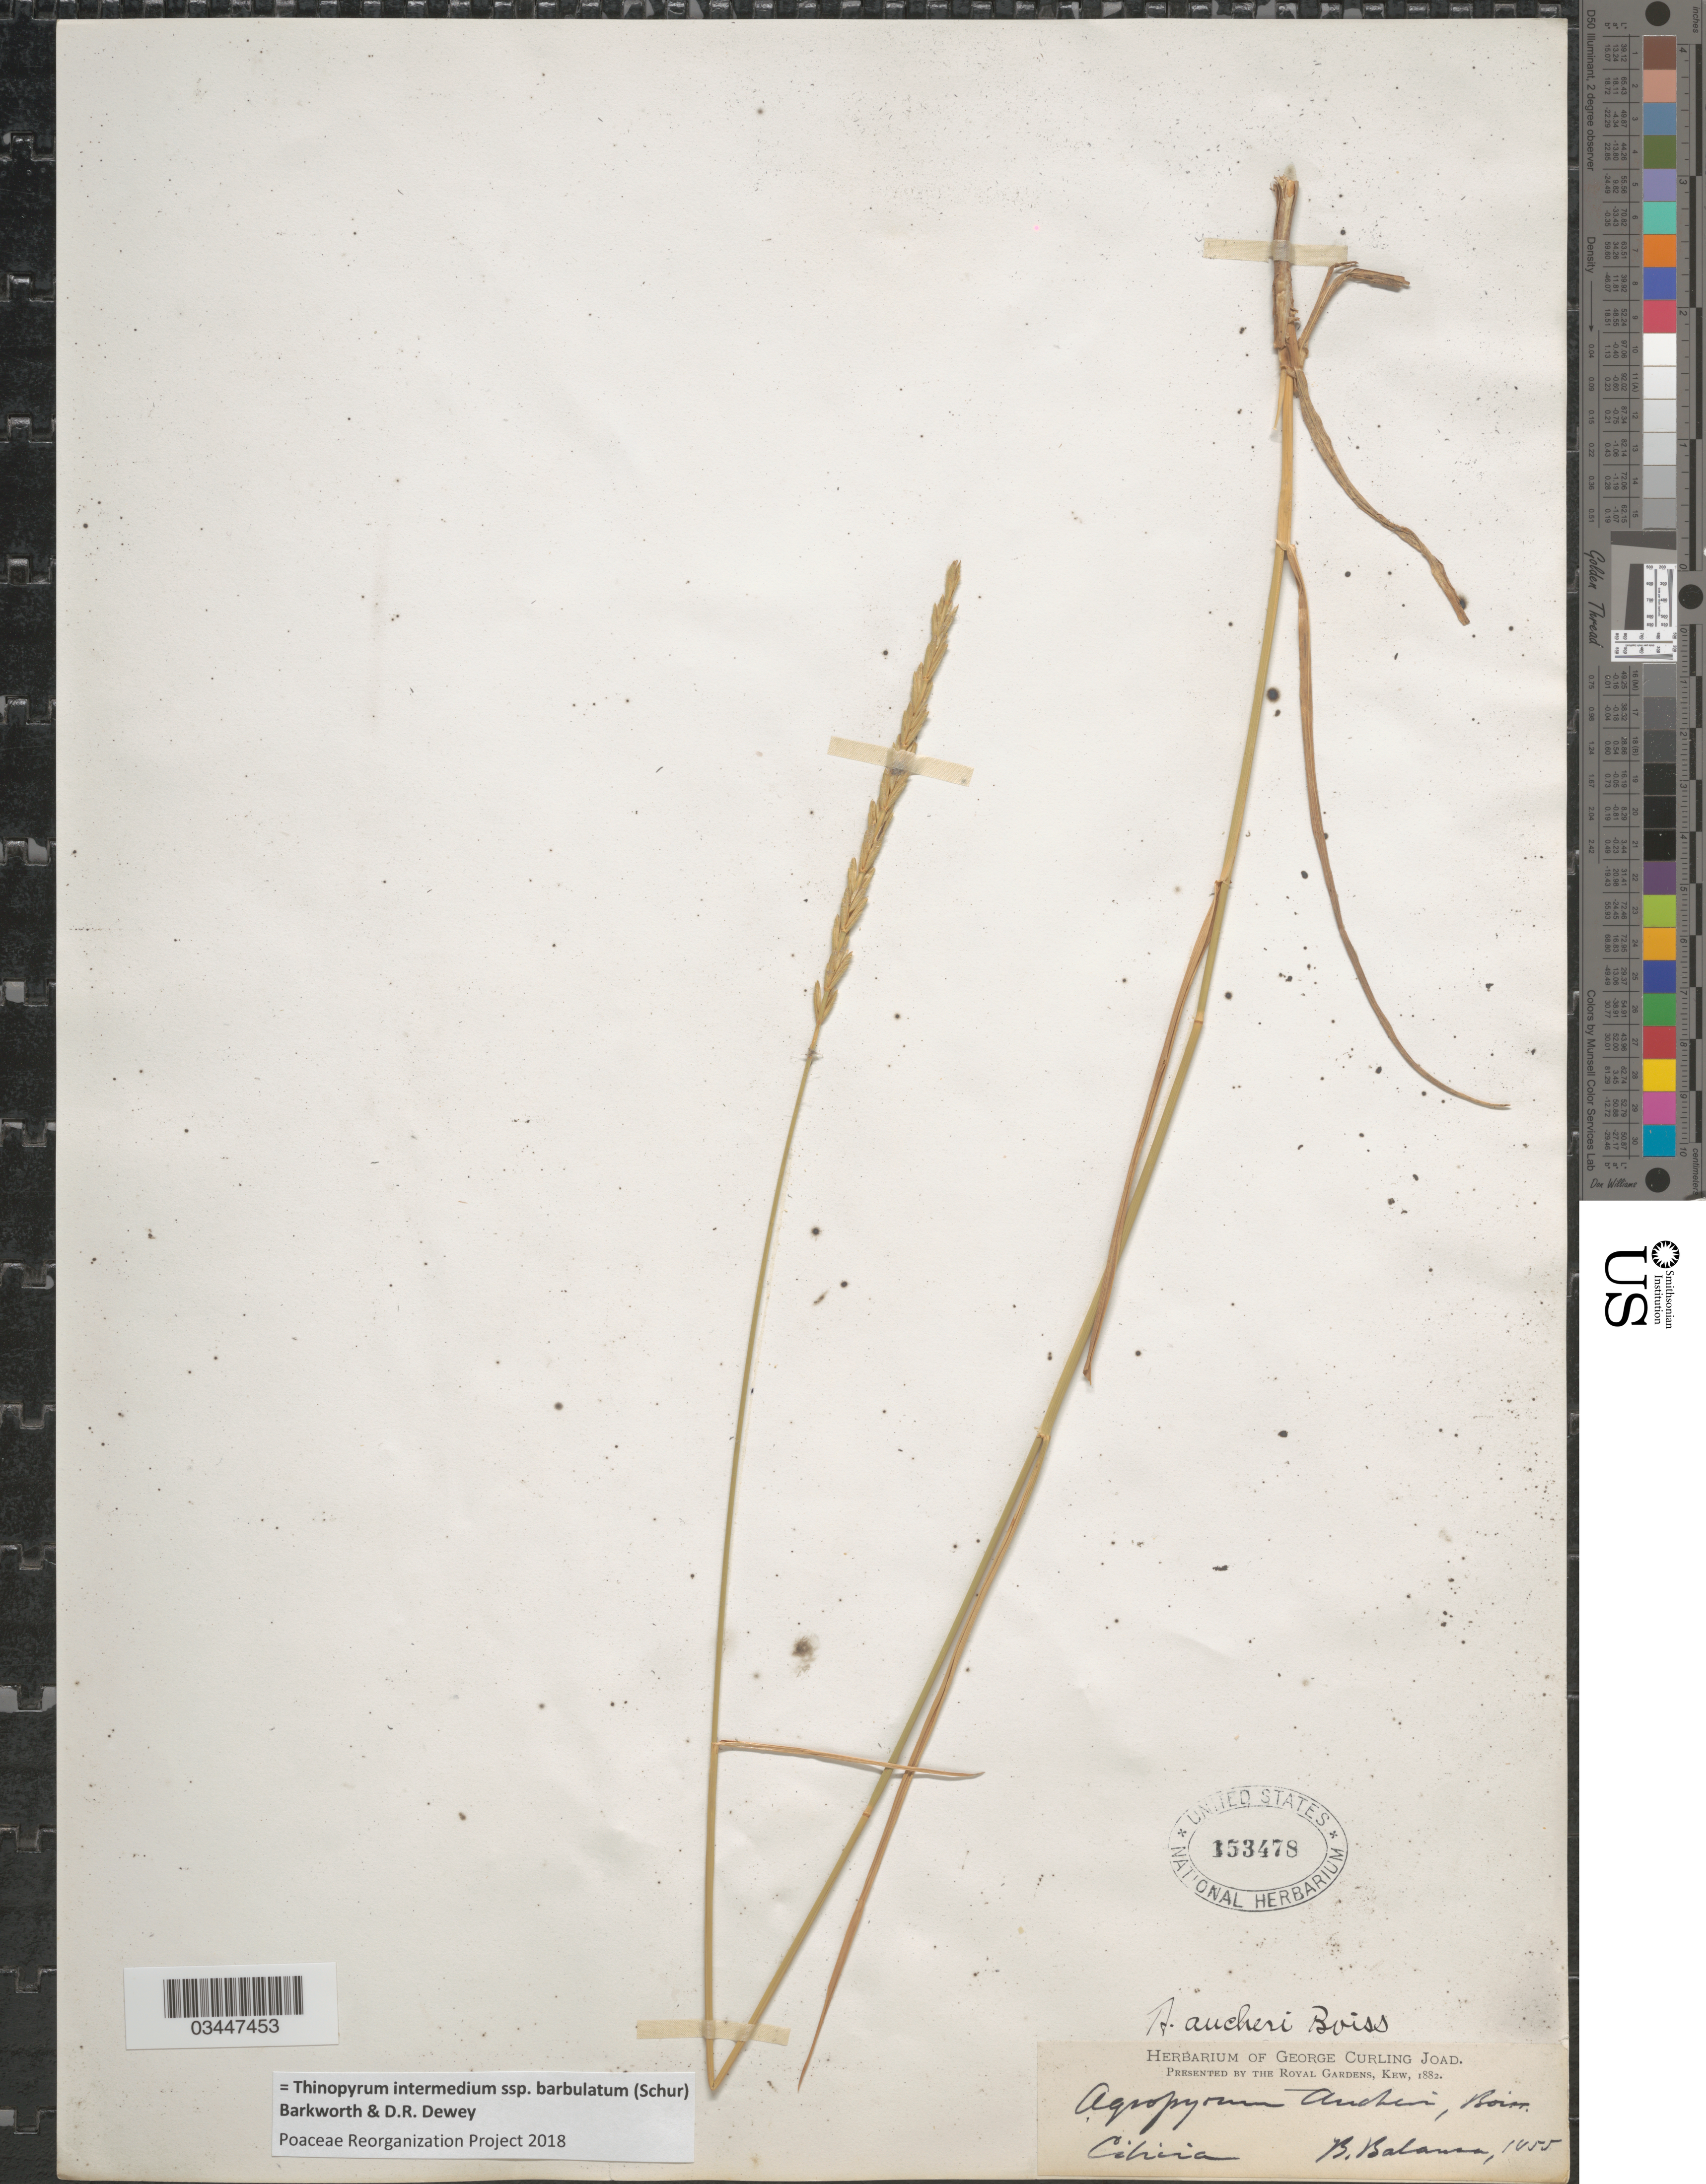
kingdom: Plantae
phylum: Tracheophyta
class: Liliopsida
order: Poales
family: Poaceae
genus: Thinopyrum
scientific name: Thinopyrum intermedium subsp. barbulatum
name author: (Schur) Barkworth & Dewey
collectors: B. Balansa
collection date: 1855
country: Turkey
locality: Cilicia.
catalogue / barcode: US 153478